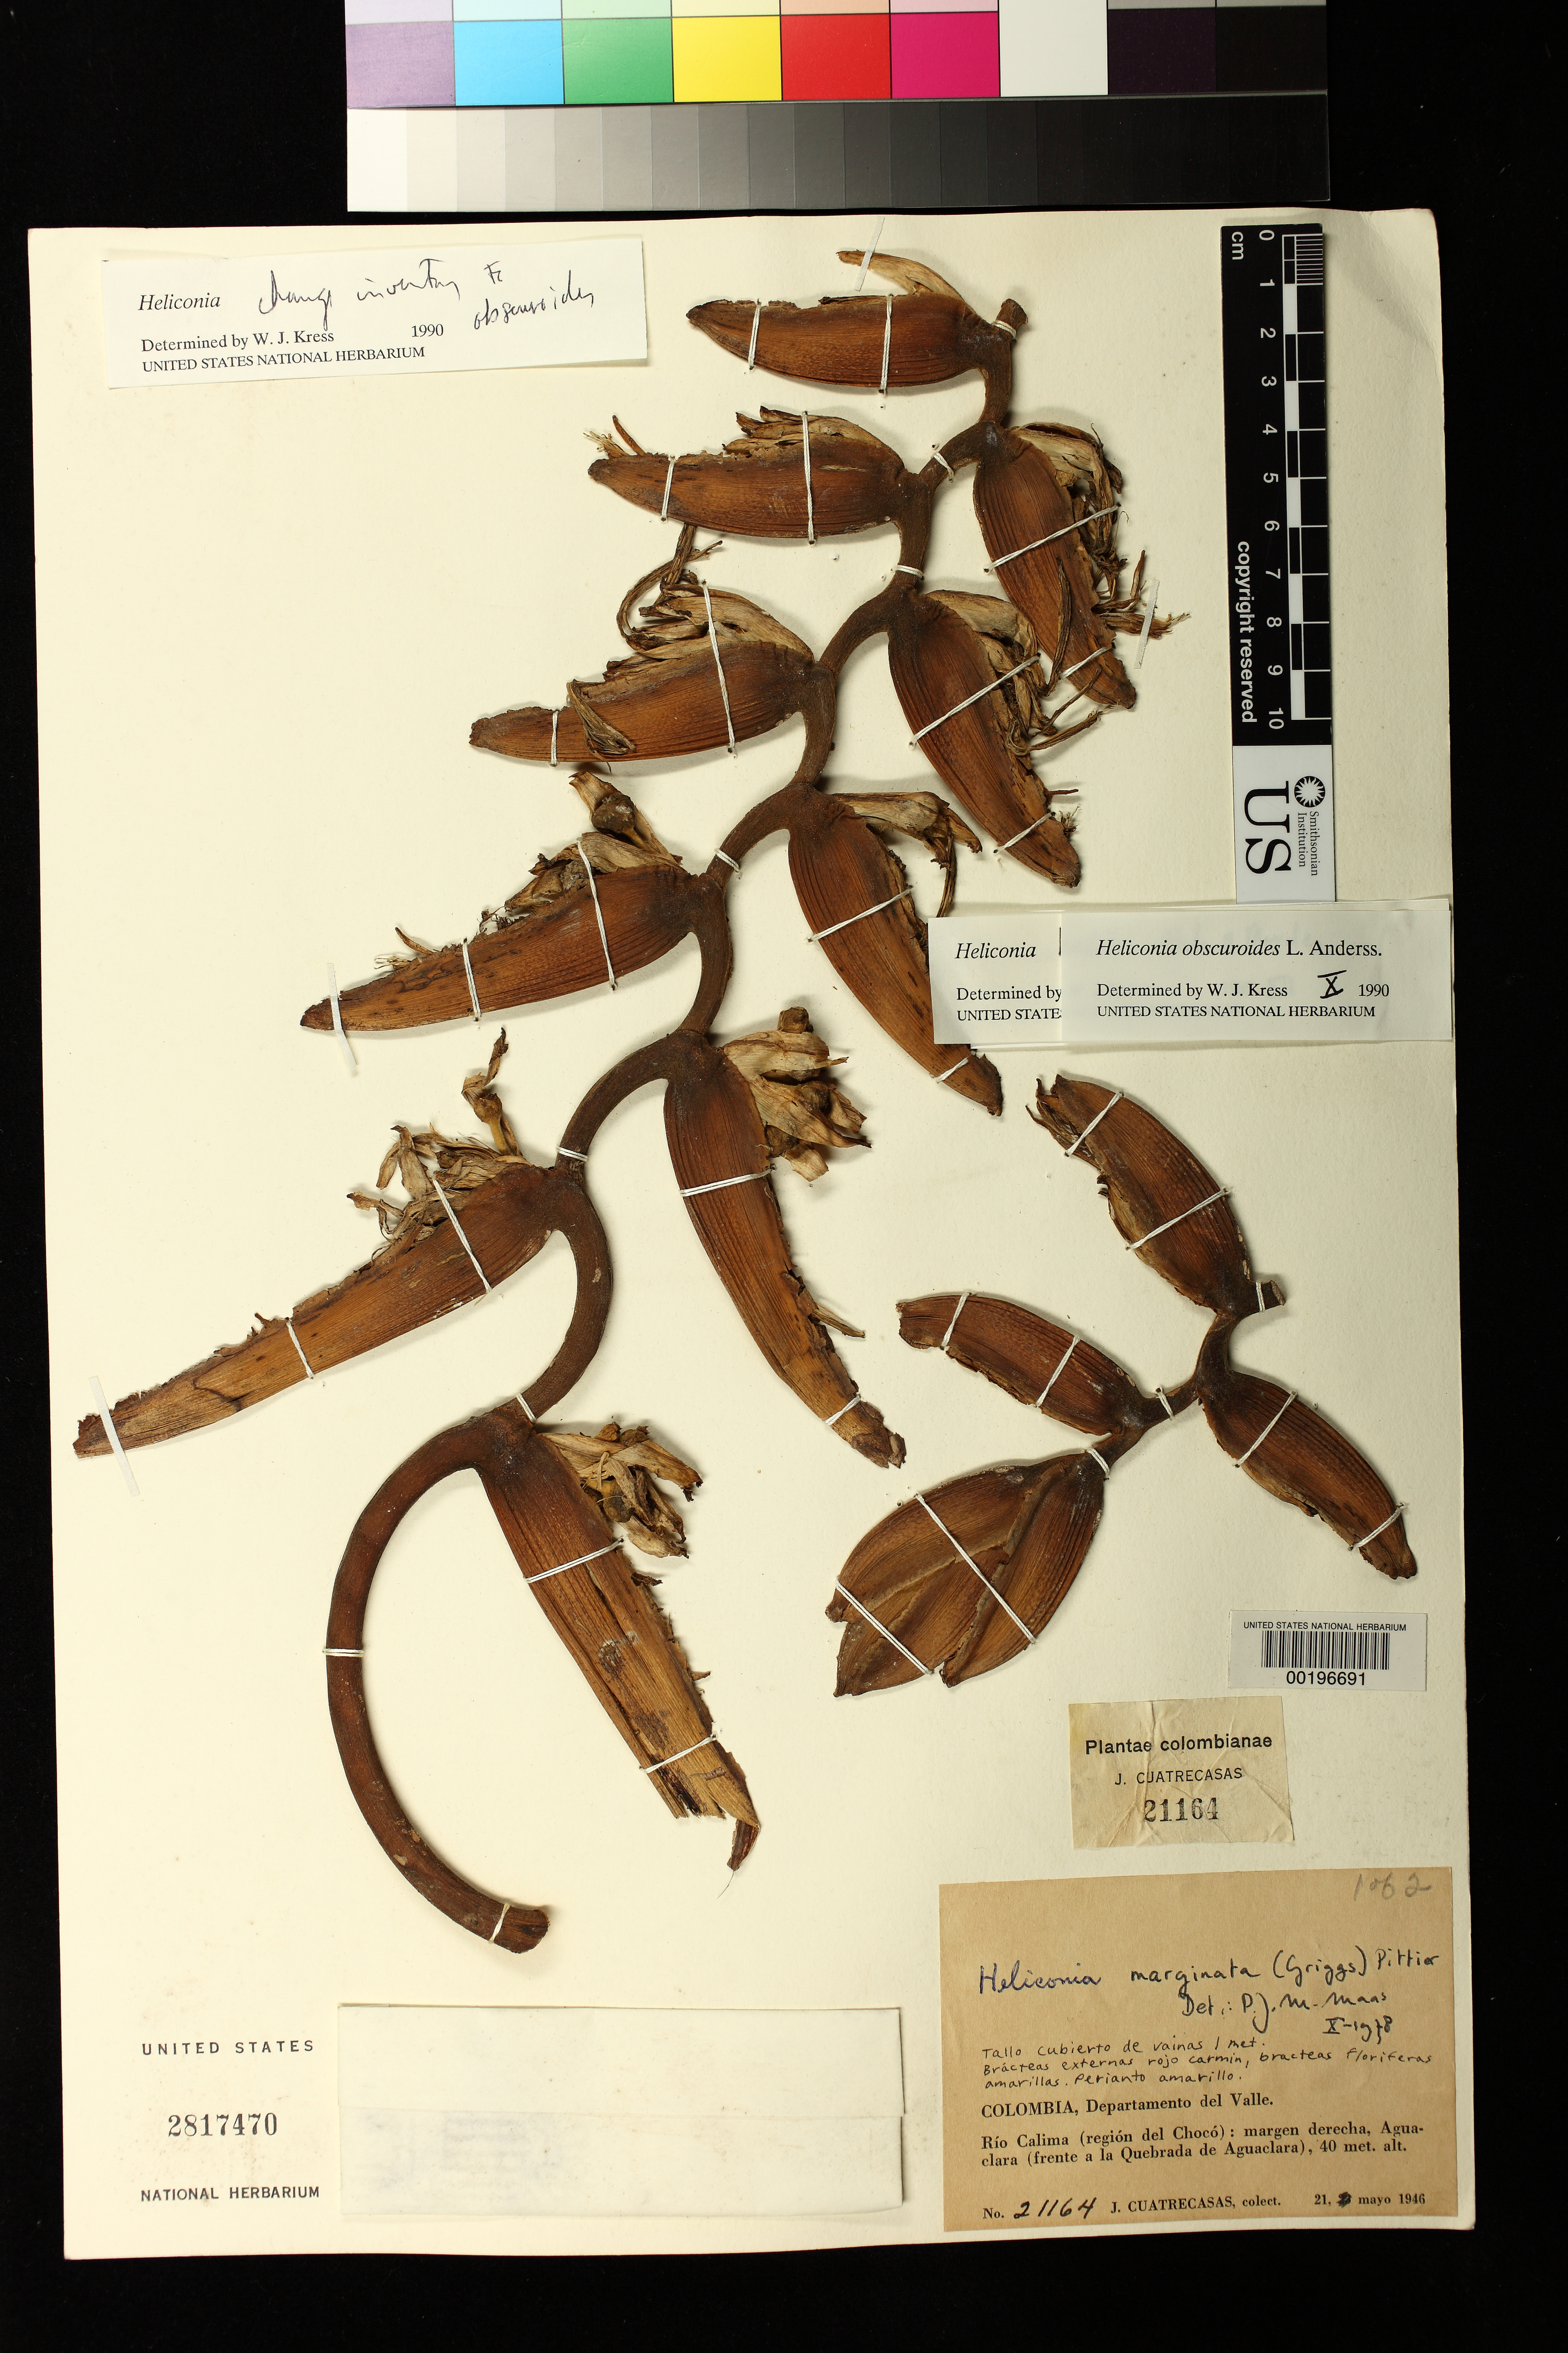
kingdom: Plantae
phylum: Tracheophyta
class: Liliopsida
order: Zingiberales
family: Heliconiaceae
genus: Heliconia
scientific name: Heliconia obscuroides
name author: L. Andersson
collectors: J. Cuatrecasas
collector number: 21164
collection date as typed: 21 May 1946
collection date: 1946-05-21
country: Colombia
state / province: Valle del Cauca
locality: Rio colima (region del Choco); right bank, Aguaclara (opposite Quebrada de Aguaclara)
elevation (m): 40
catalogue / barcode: US 2817470